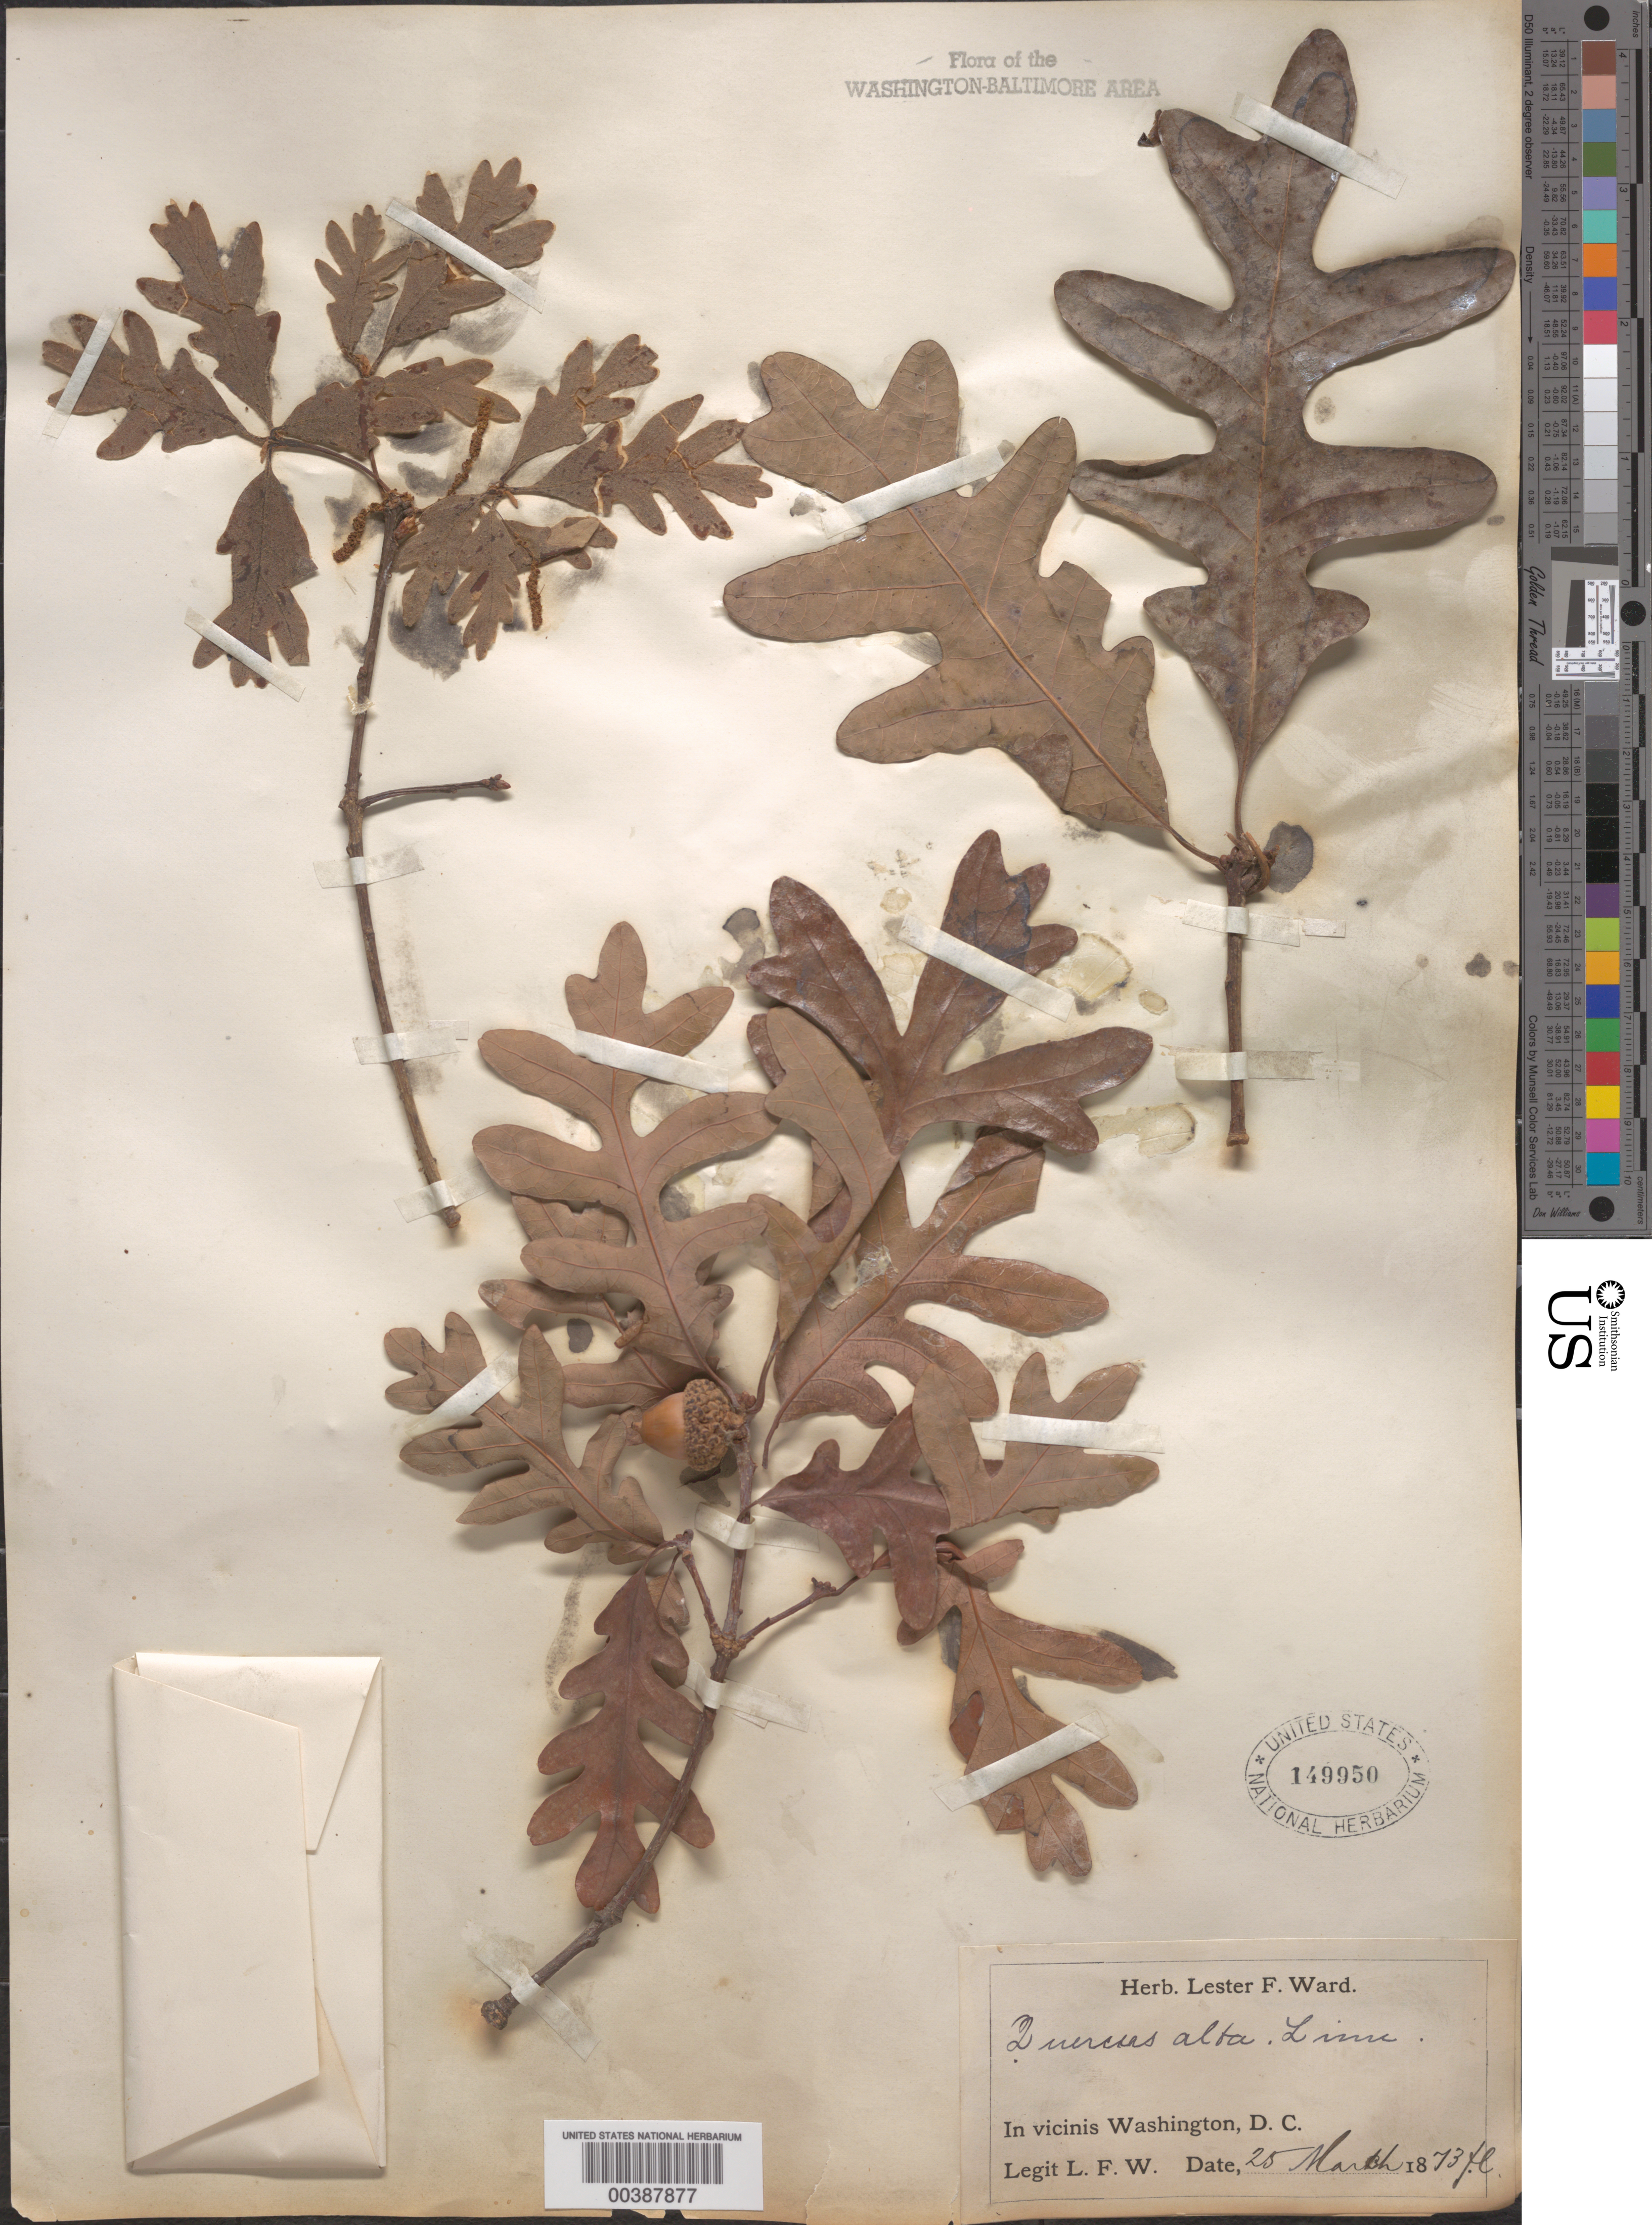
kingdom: Plantae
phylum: Tracheophyta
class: Magnoliopsida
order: Fagales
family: Fagaceae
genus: Quercus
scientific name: Quercus alba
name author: L.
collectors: L. F. Ward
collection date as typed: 20 Mar 1873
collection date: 1873-03-20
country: United States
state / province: District of Columbia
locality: DC vicinity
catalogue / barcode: US 149950